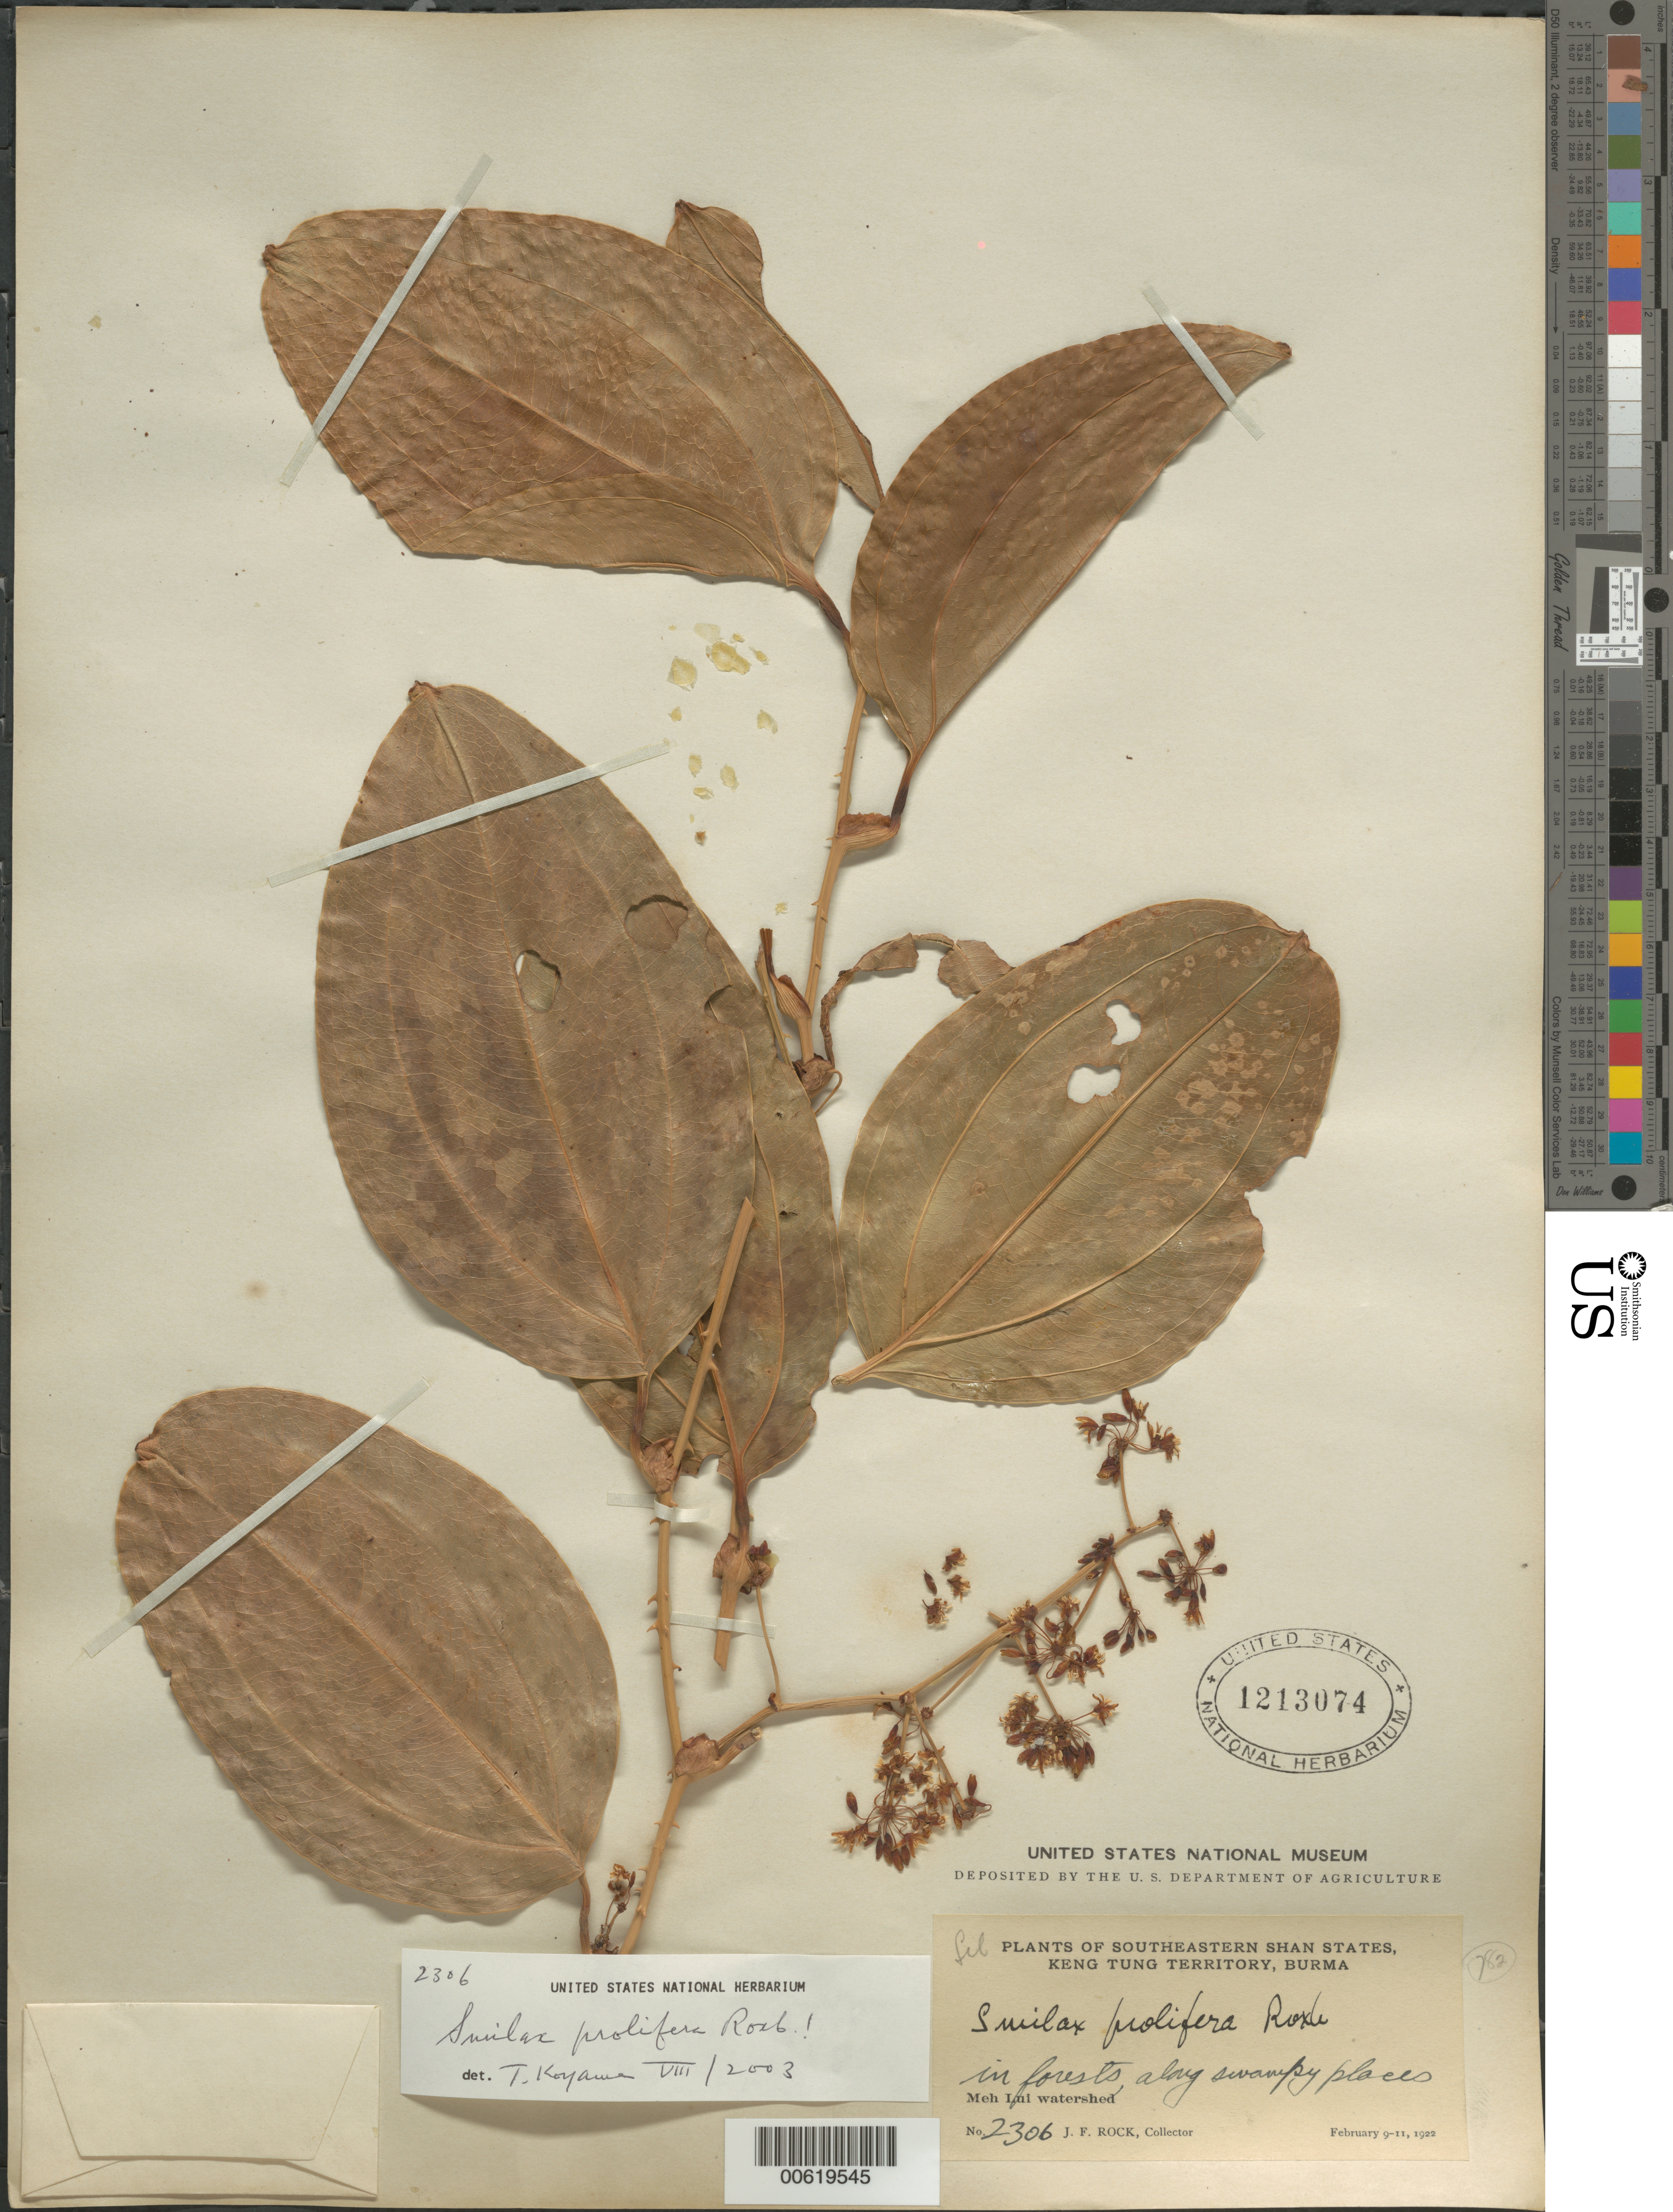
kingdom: Plantae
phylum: Tracheophyta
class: Liliopsida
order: Liliales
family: Smilacaceae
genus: Smilax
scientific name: Smilax prolifera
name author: Roxb.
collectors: J. F. Rock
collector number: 2306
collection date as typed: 11 Feb 1922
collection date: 1922-02-11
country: Myanmar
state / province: Shan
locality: Meh Lui watershed.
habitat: In forests, along swampy places.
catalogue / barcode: US 1213074